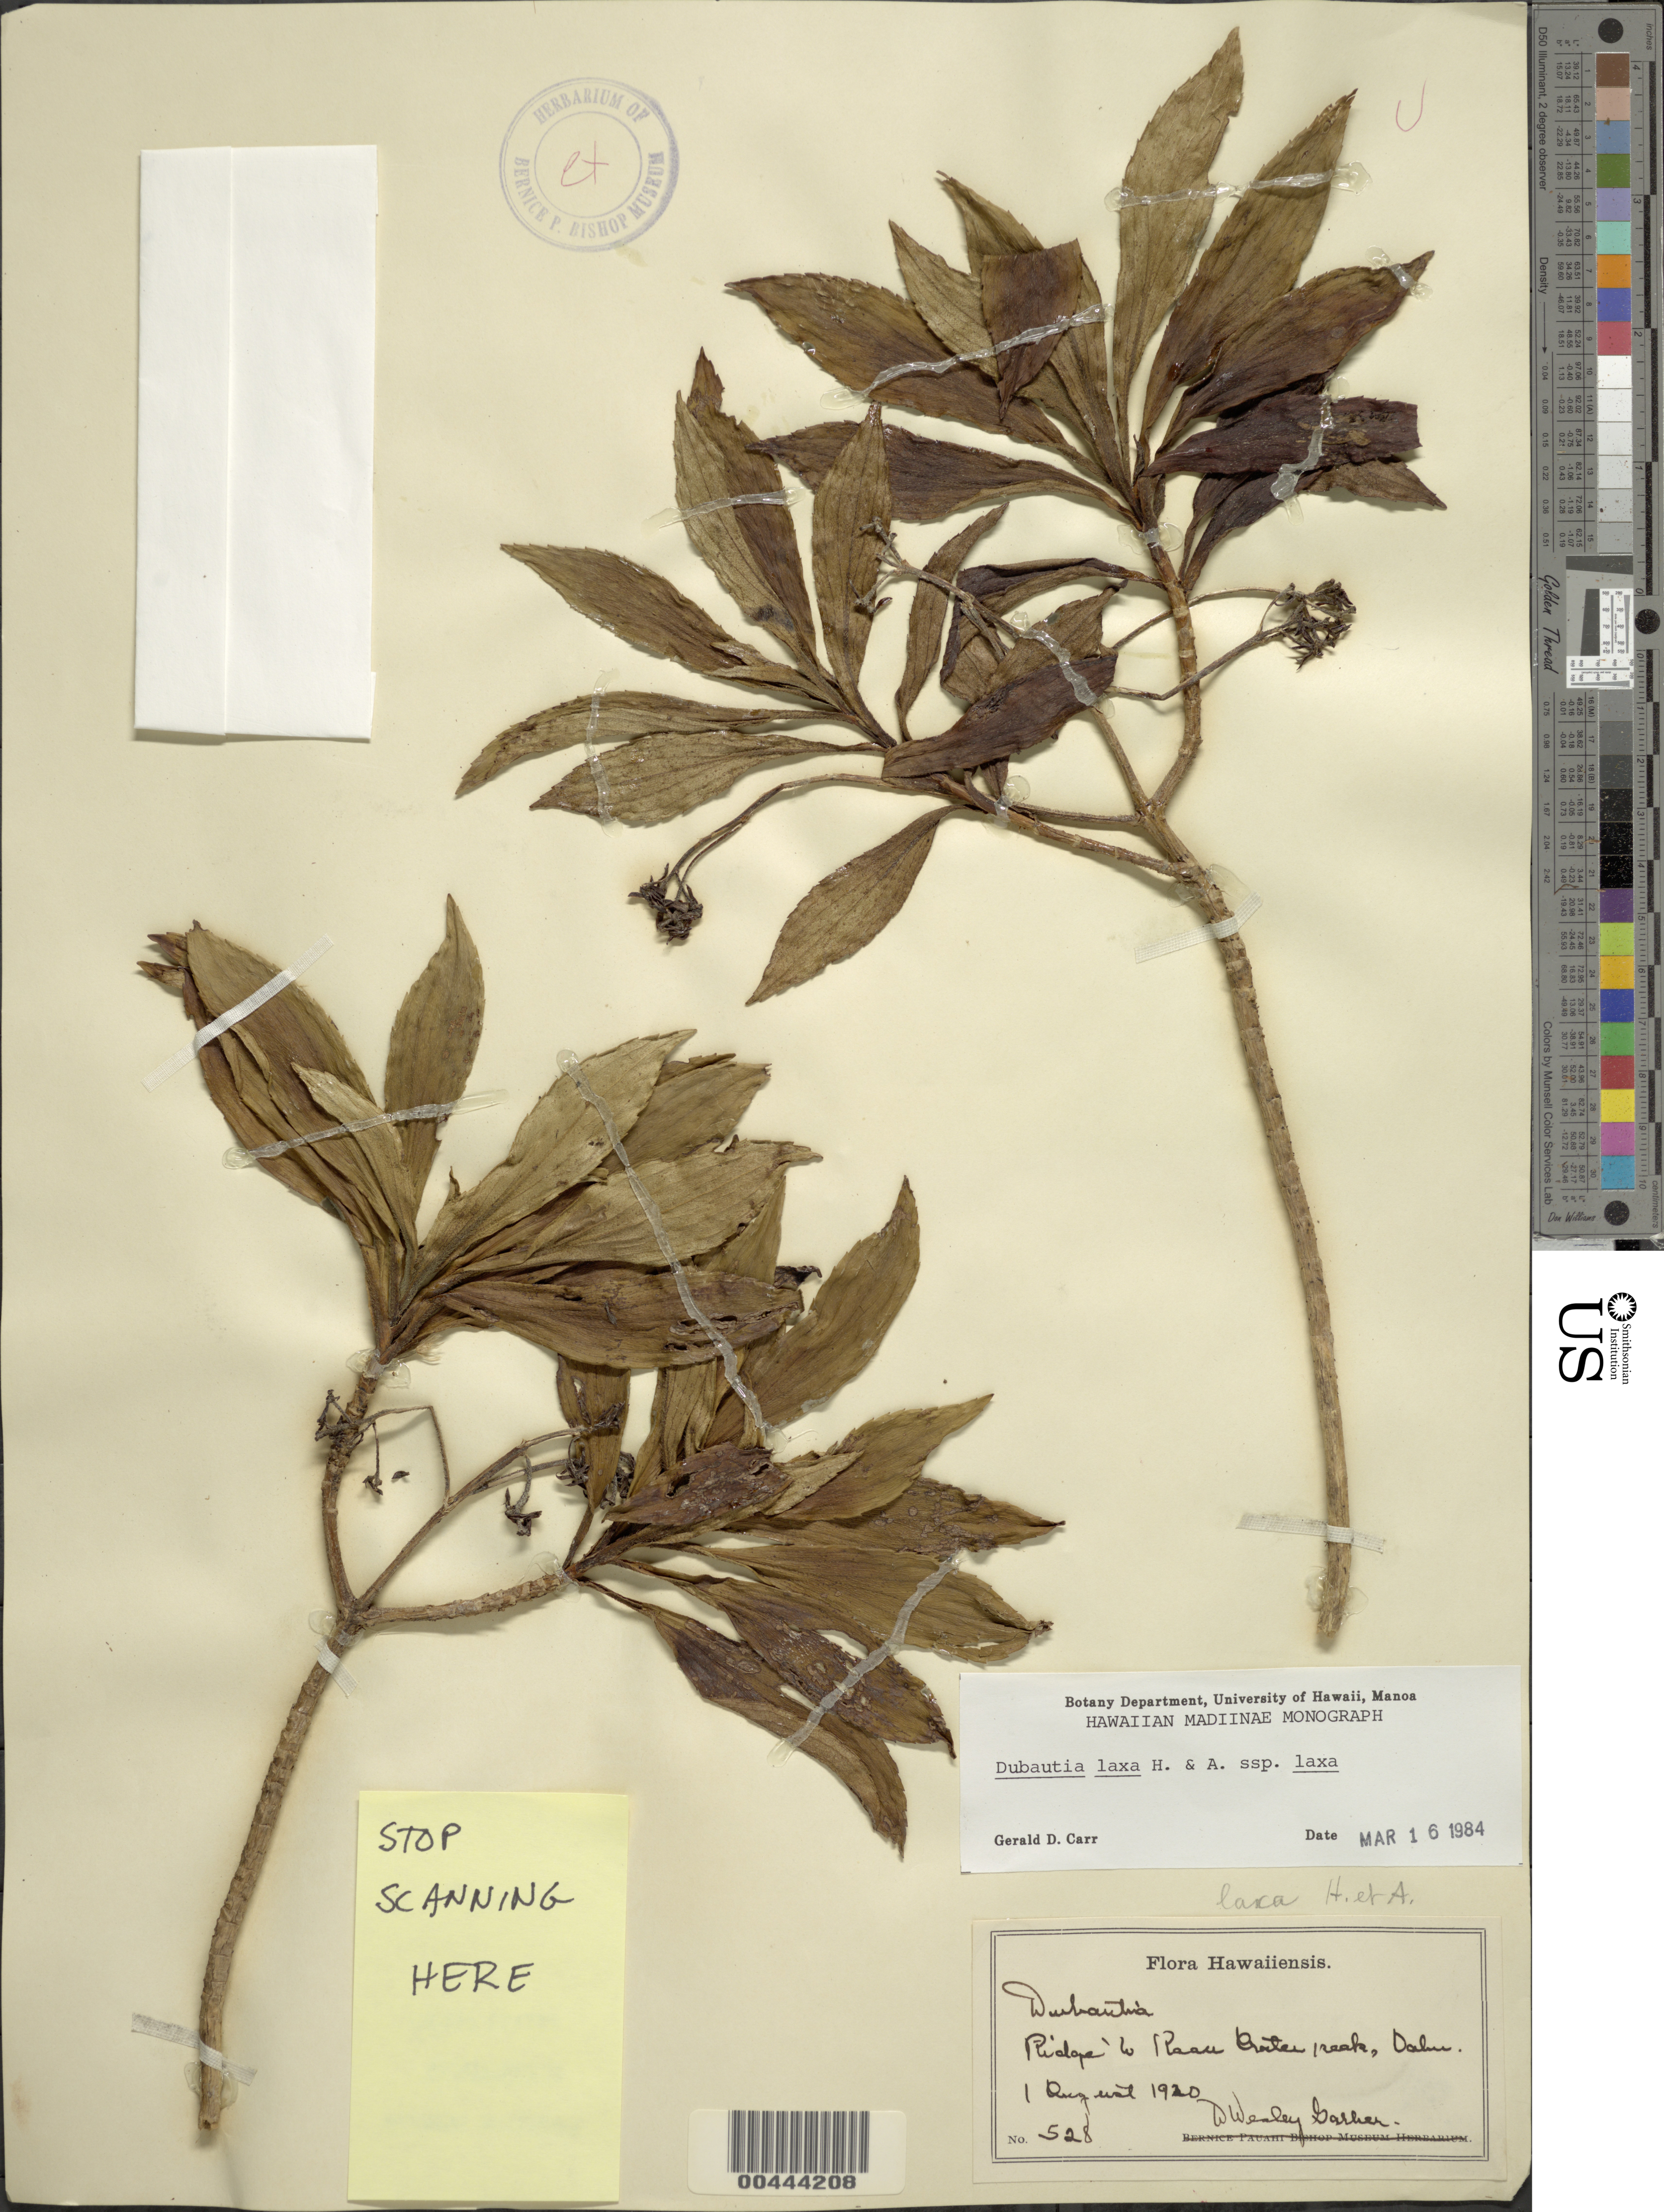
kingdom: Plantae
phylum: Tracheophyta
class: Magnoliopsida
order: Asterales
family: Asteraceae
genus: Dubautia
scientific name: Dubautia laxa subsp. laxa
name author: Hook. & Arn.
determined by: Carr, G. D.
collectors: D. W. Garber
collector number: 528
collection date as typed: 1 Aug 1920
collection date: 1920-08-01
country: United States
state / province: Hawaii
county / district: Honolulu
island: Oahu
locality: Ridge W of Kaau Crater peak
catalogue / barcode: US 2666815